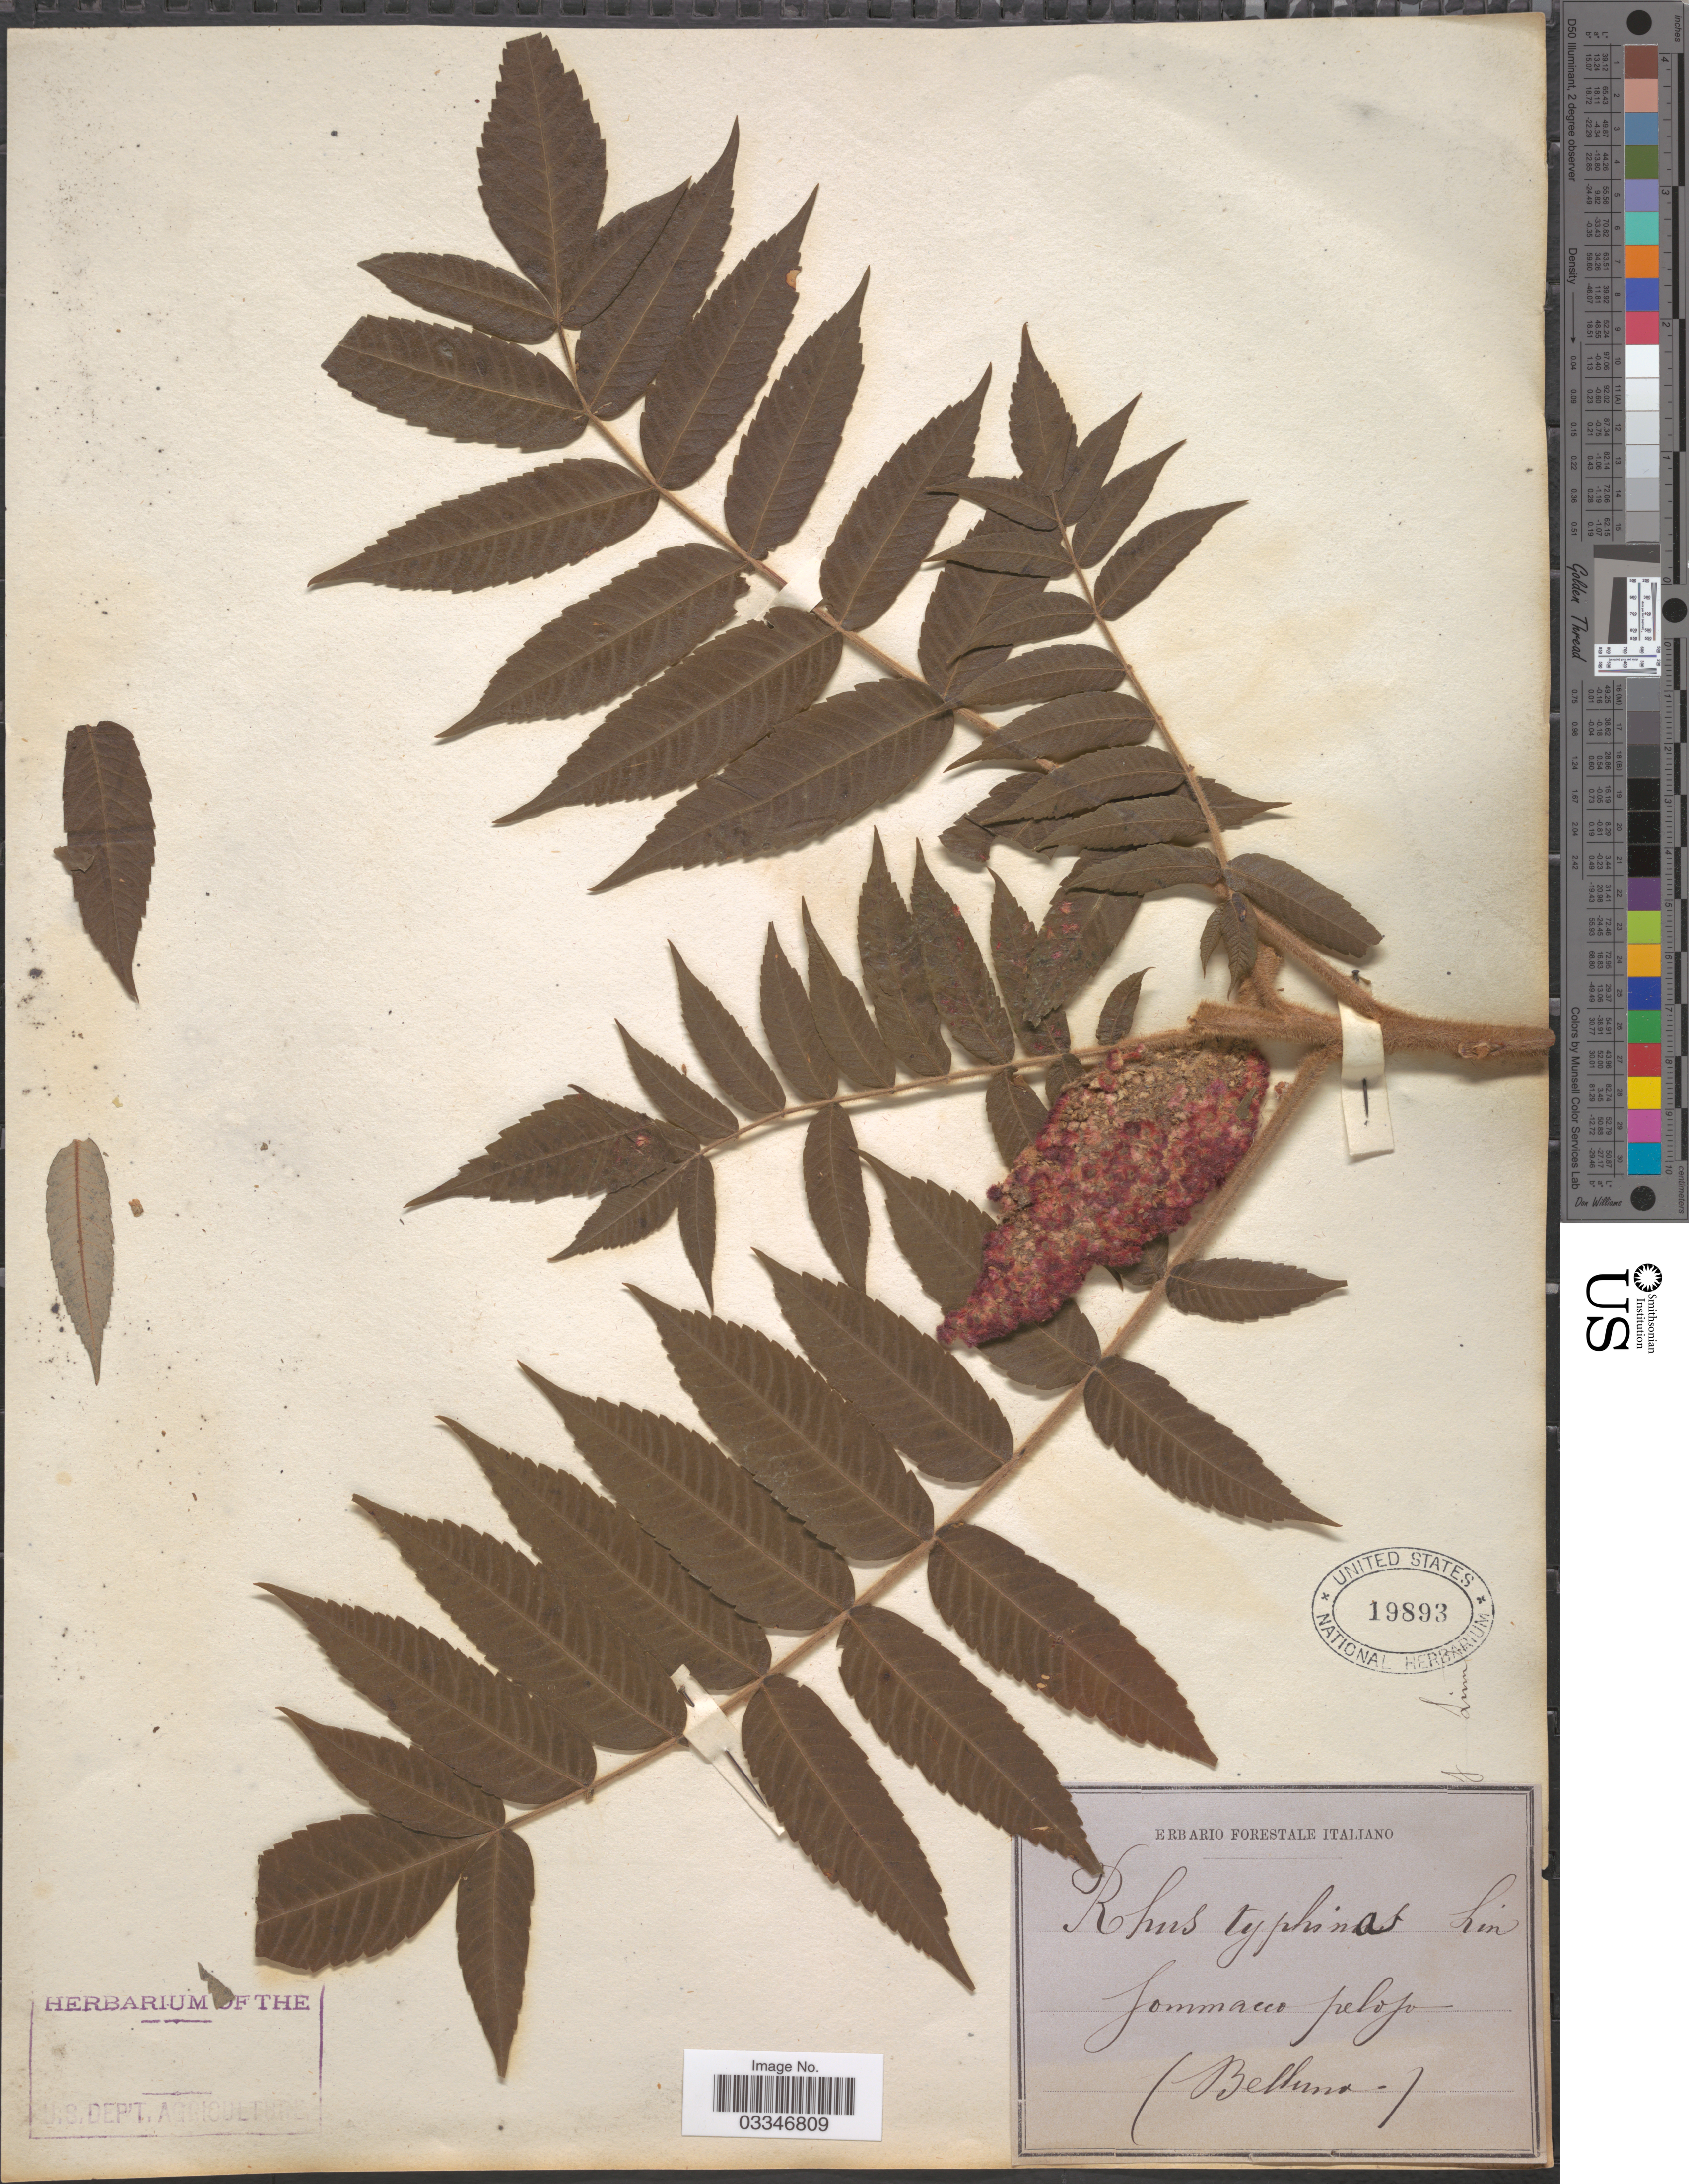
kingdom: Plantae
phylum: Tracheophyta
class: Magnoliopsida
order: Sapindales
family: Anacardiaceae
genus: Rhus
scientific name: Rhus typhina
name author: L.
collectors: Ex herb. Forestale Italiano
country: Italy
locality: Sommacco pelopo. (Belluno).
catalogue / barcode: US 19893